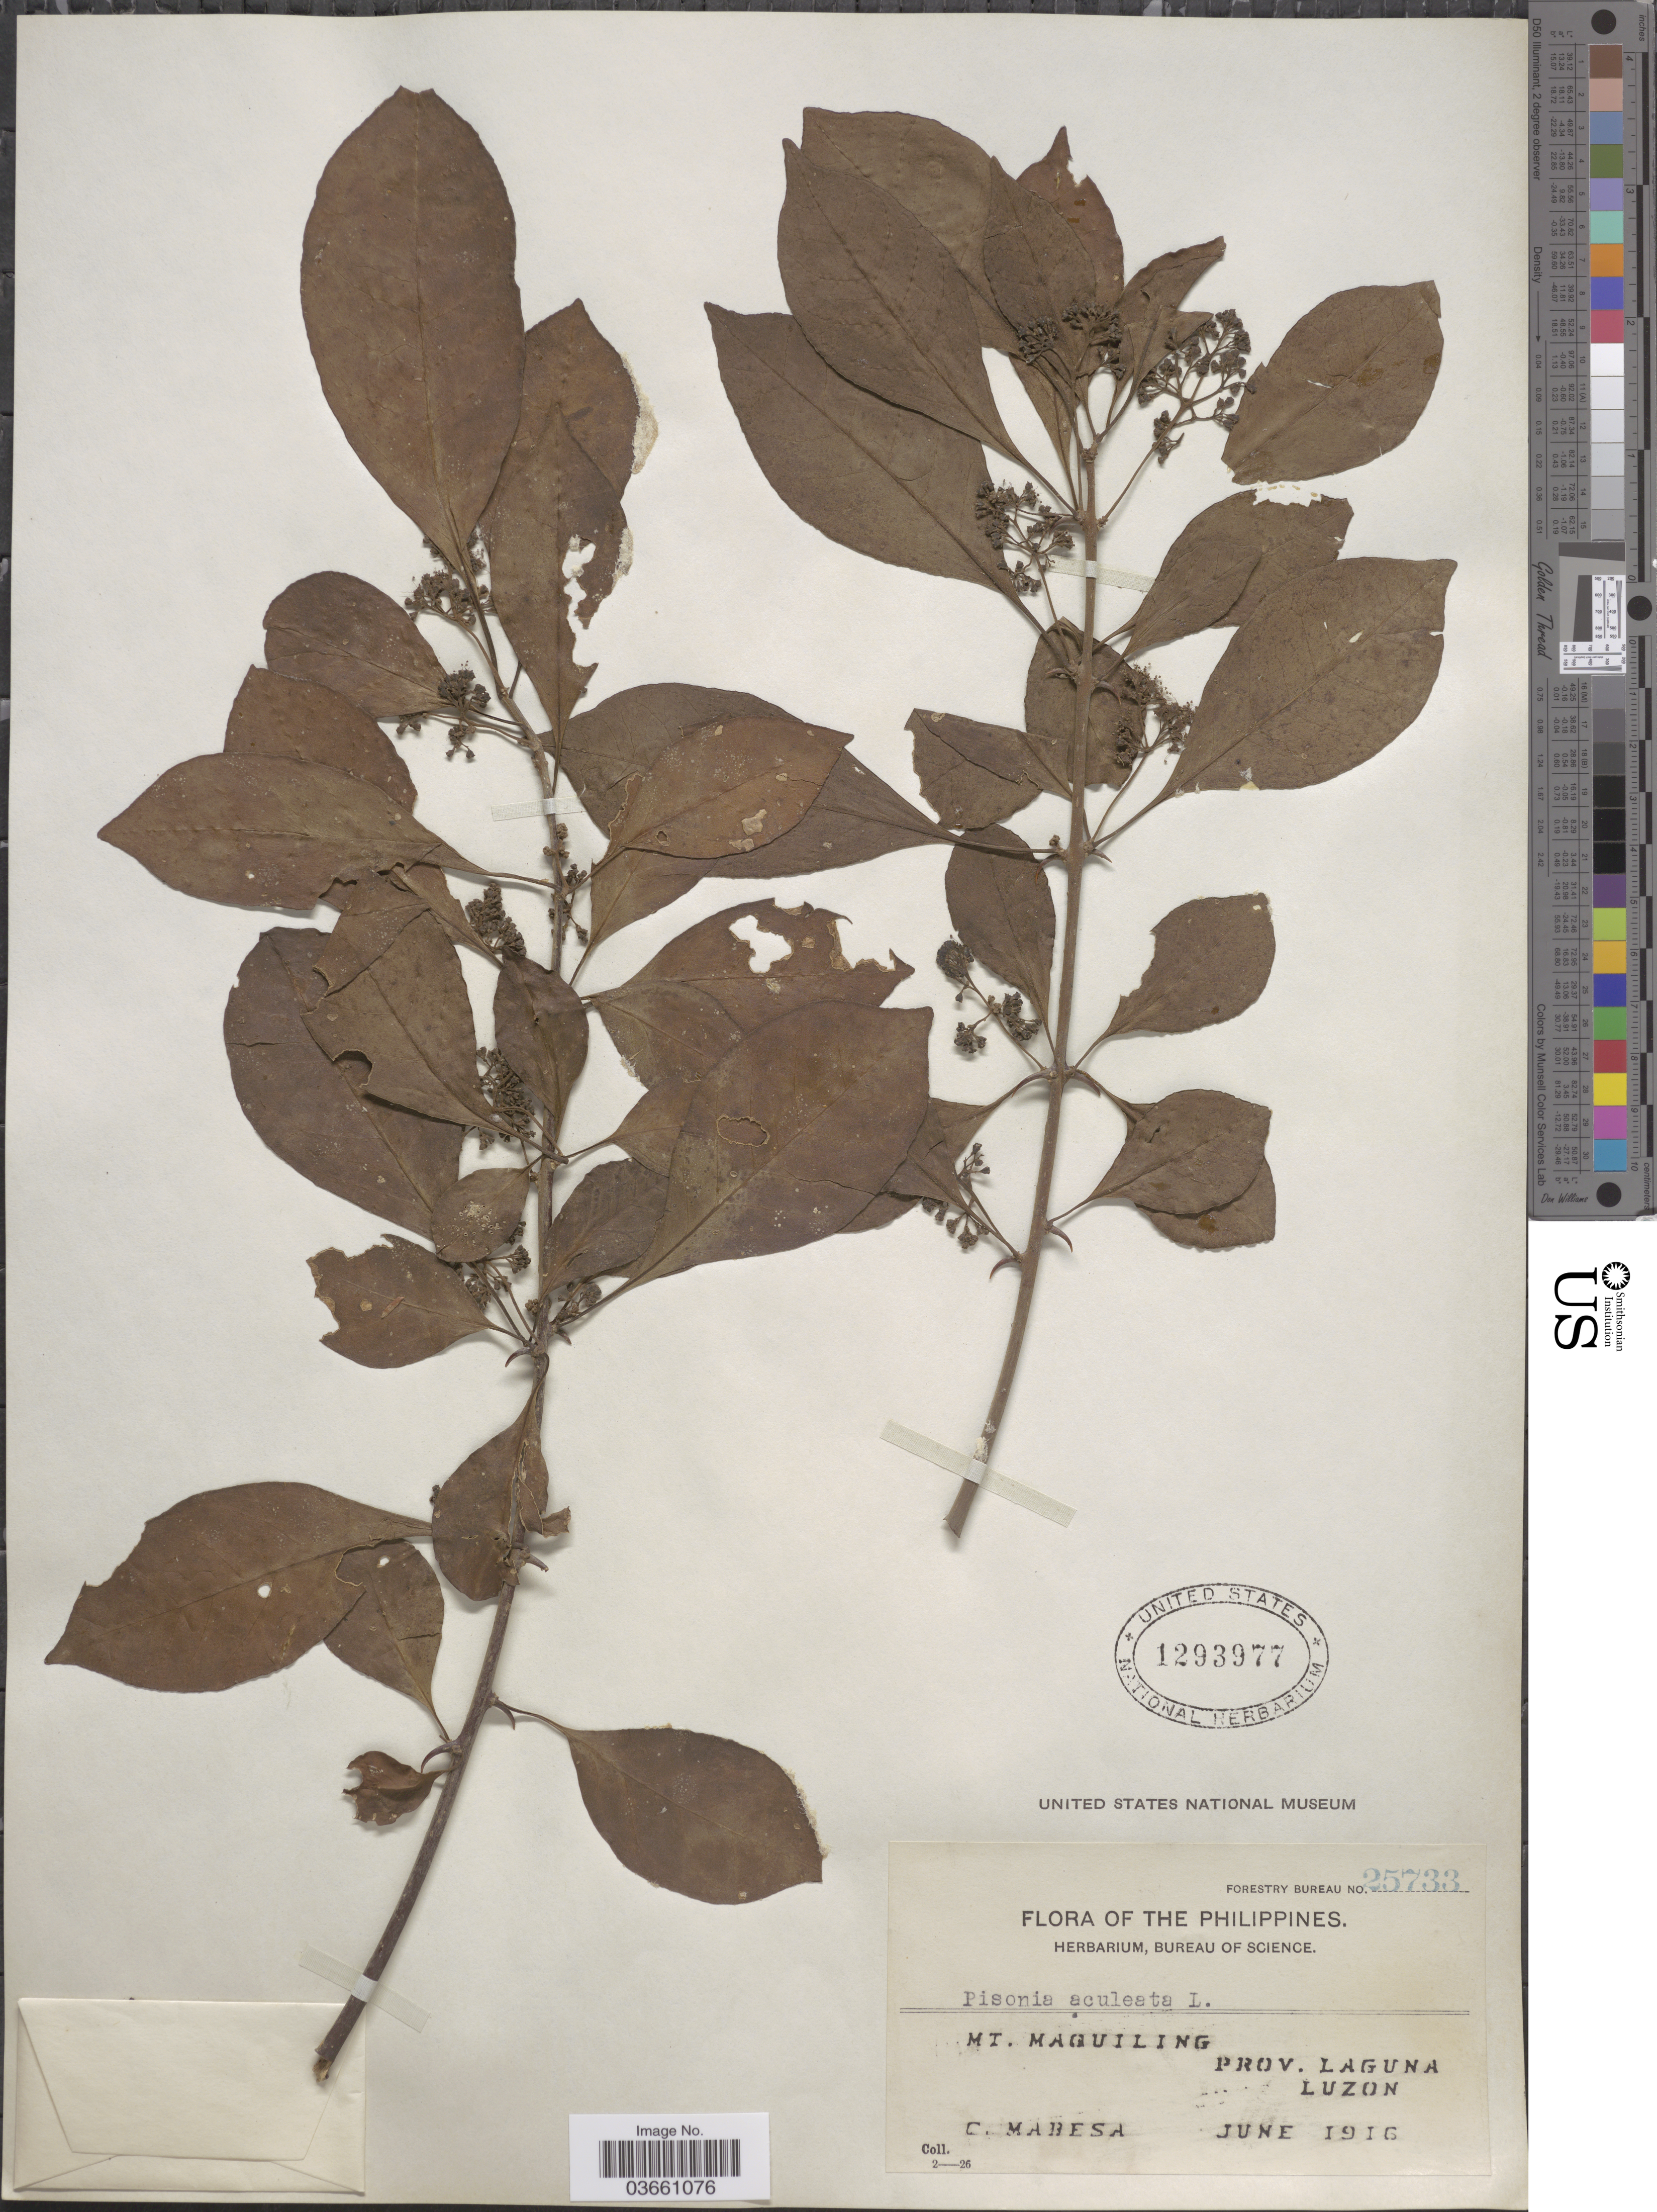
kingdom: Plantae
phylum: Tracheophyta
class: Magnoliopsida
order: Caryophyllales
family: Nyctaginaceae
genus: Pisonia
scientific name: Pisonia aculeata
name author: L.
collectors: C. Mabesa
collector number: Forestry Bureau 25733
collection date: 1916-06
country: Philippines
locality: Mt. Maquiling. Prov. Laguna. Luzon.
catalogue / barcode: US 1293977